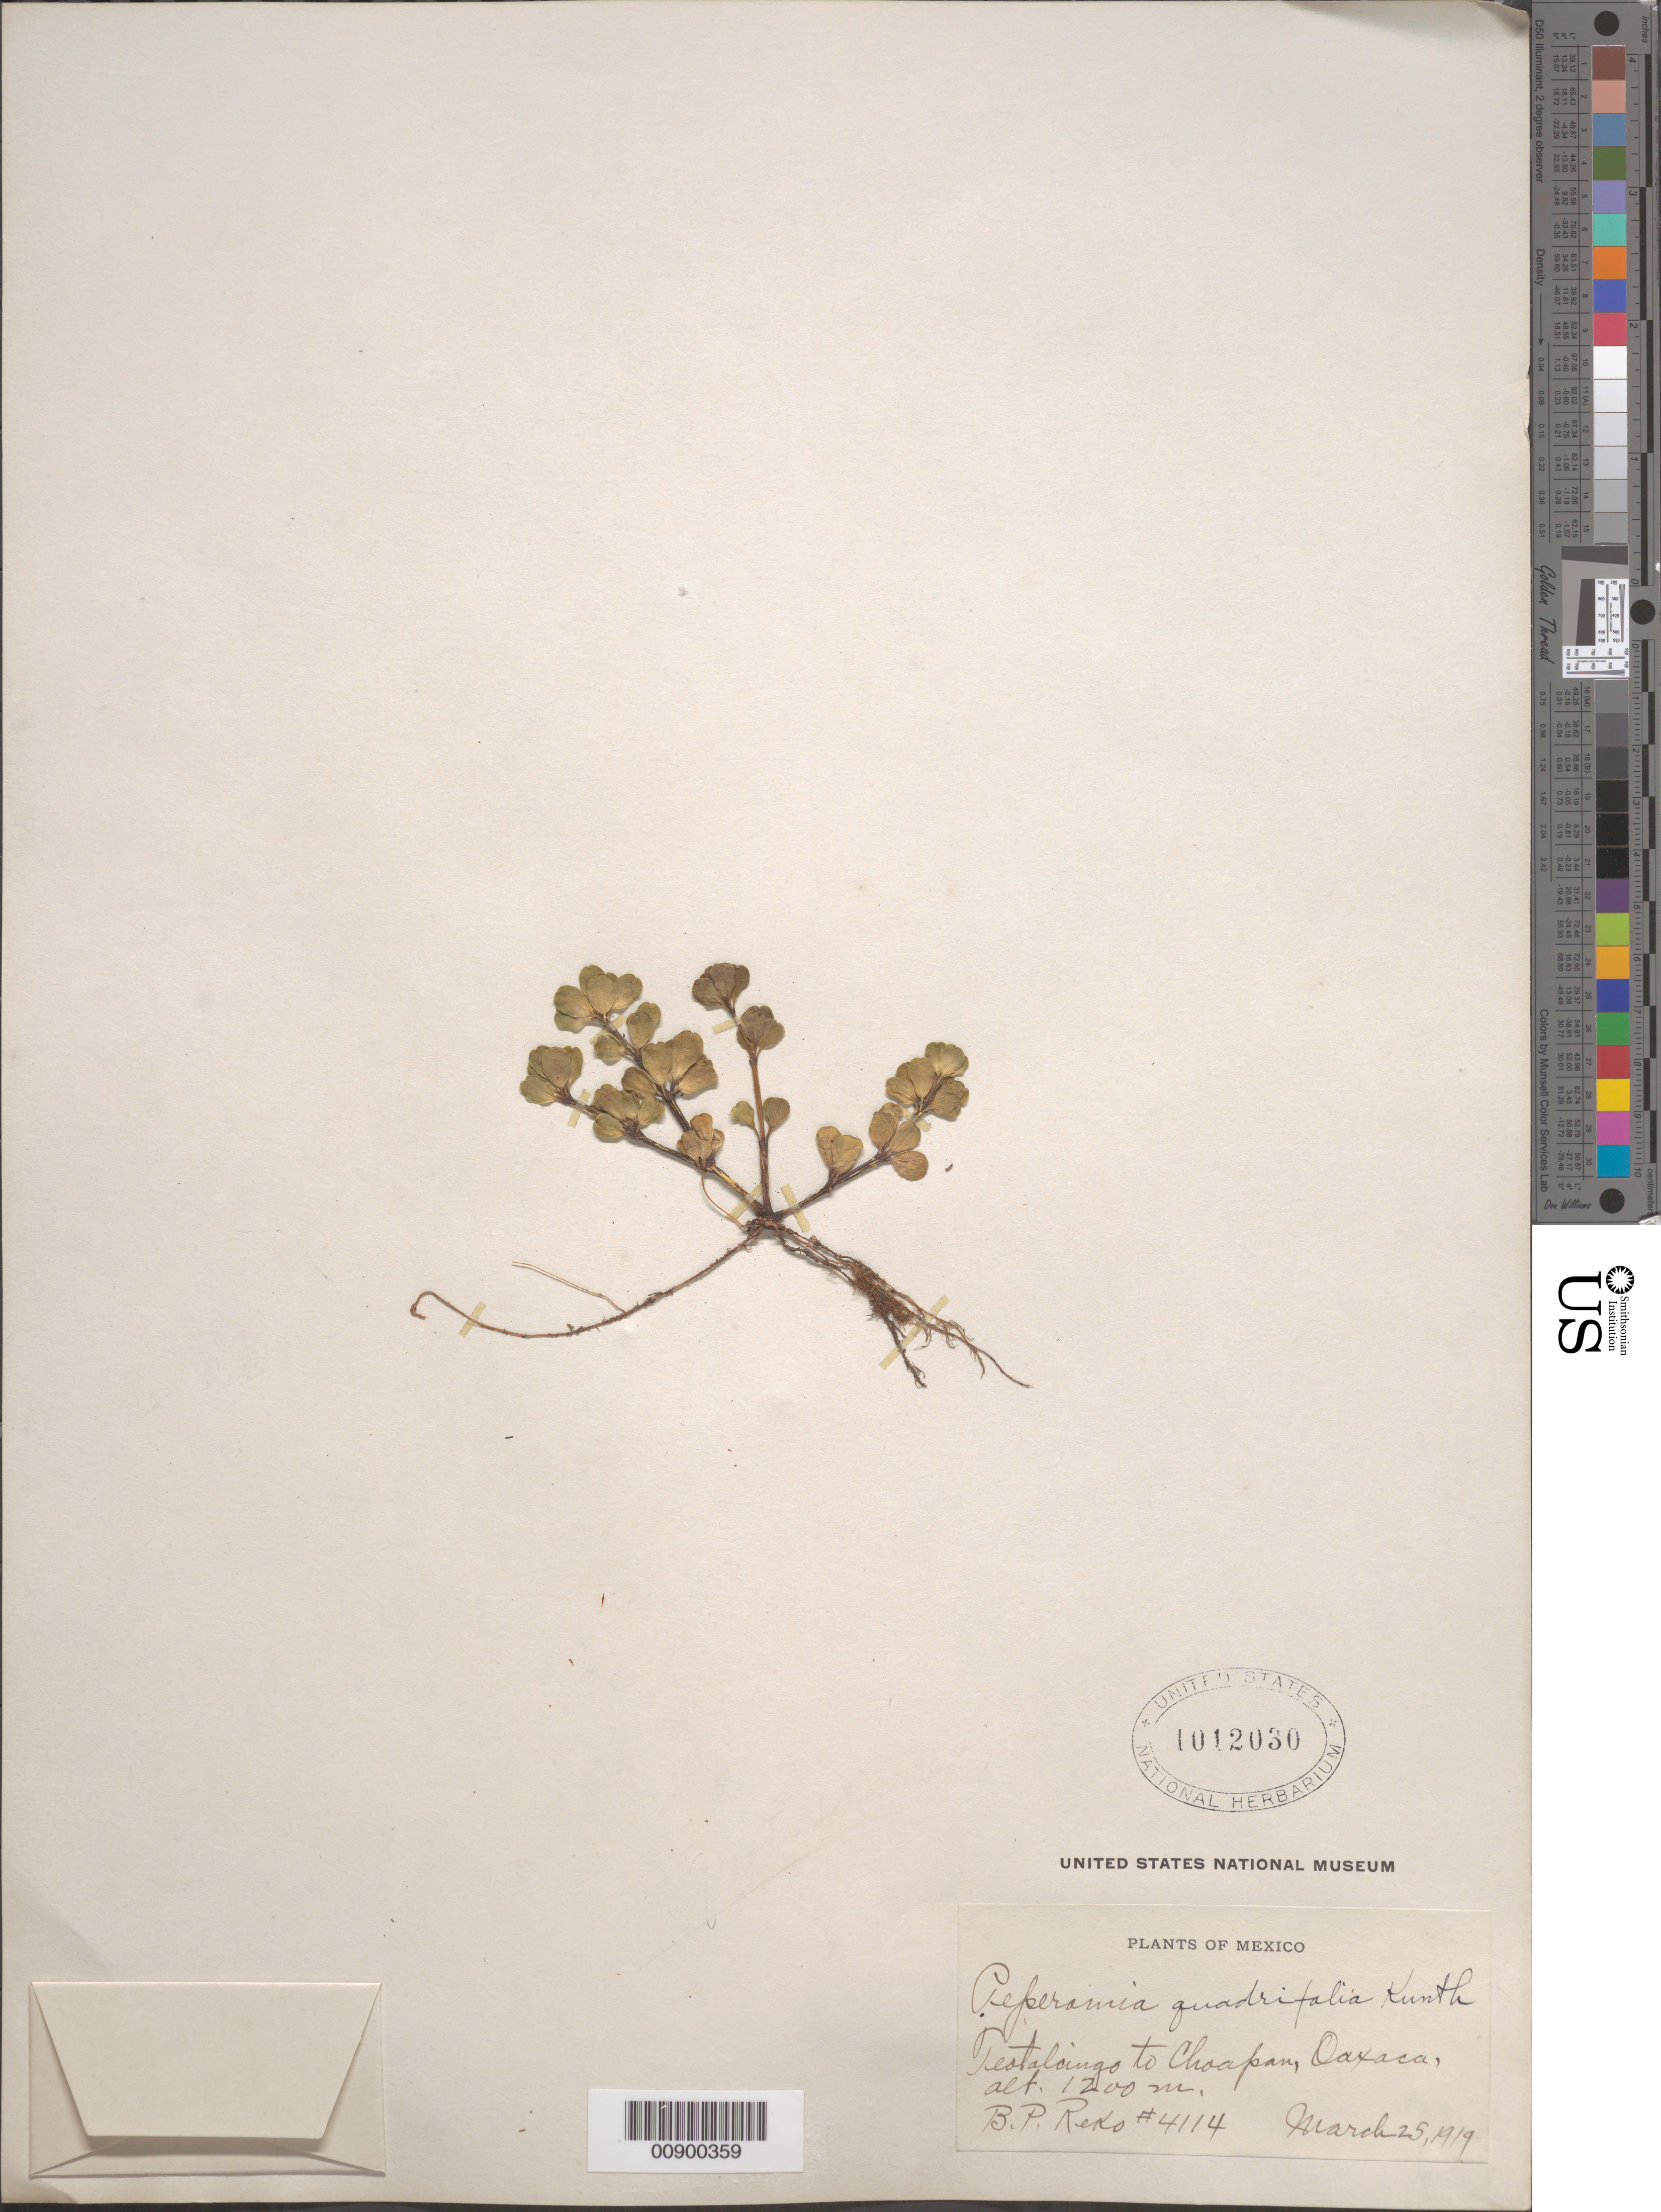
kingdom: Plantae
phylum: Tracheophyta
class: Magnoliopsida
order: Piperales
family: Piperaceae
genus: Peperomia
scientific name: Peperomia quadrifolia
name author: (L.) Kunth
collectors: B. P. Reko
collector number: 4114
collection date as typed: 25 Mar 1919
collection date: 1919-03-25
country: Mexico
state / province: Oaxaca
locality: Teotalcingo to Choapan, Oaxaca.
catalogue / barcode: US 1012030